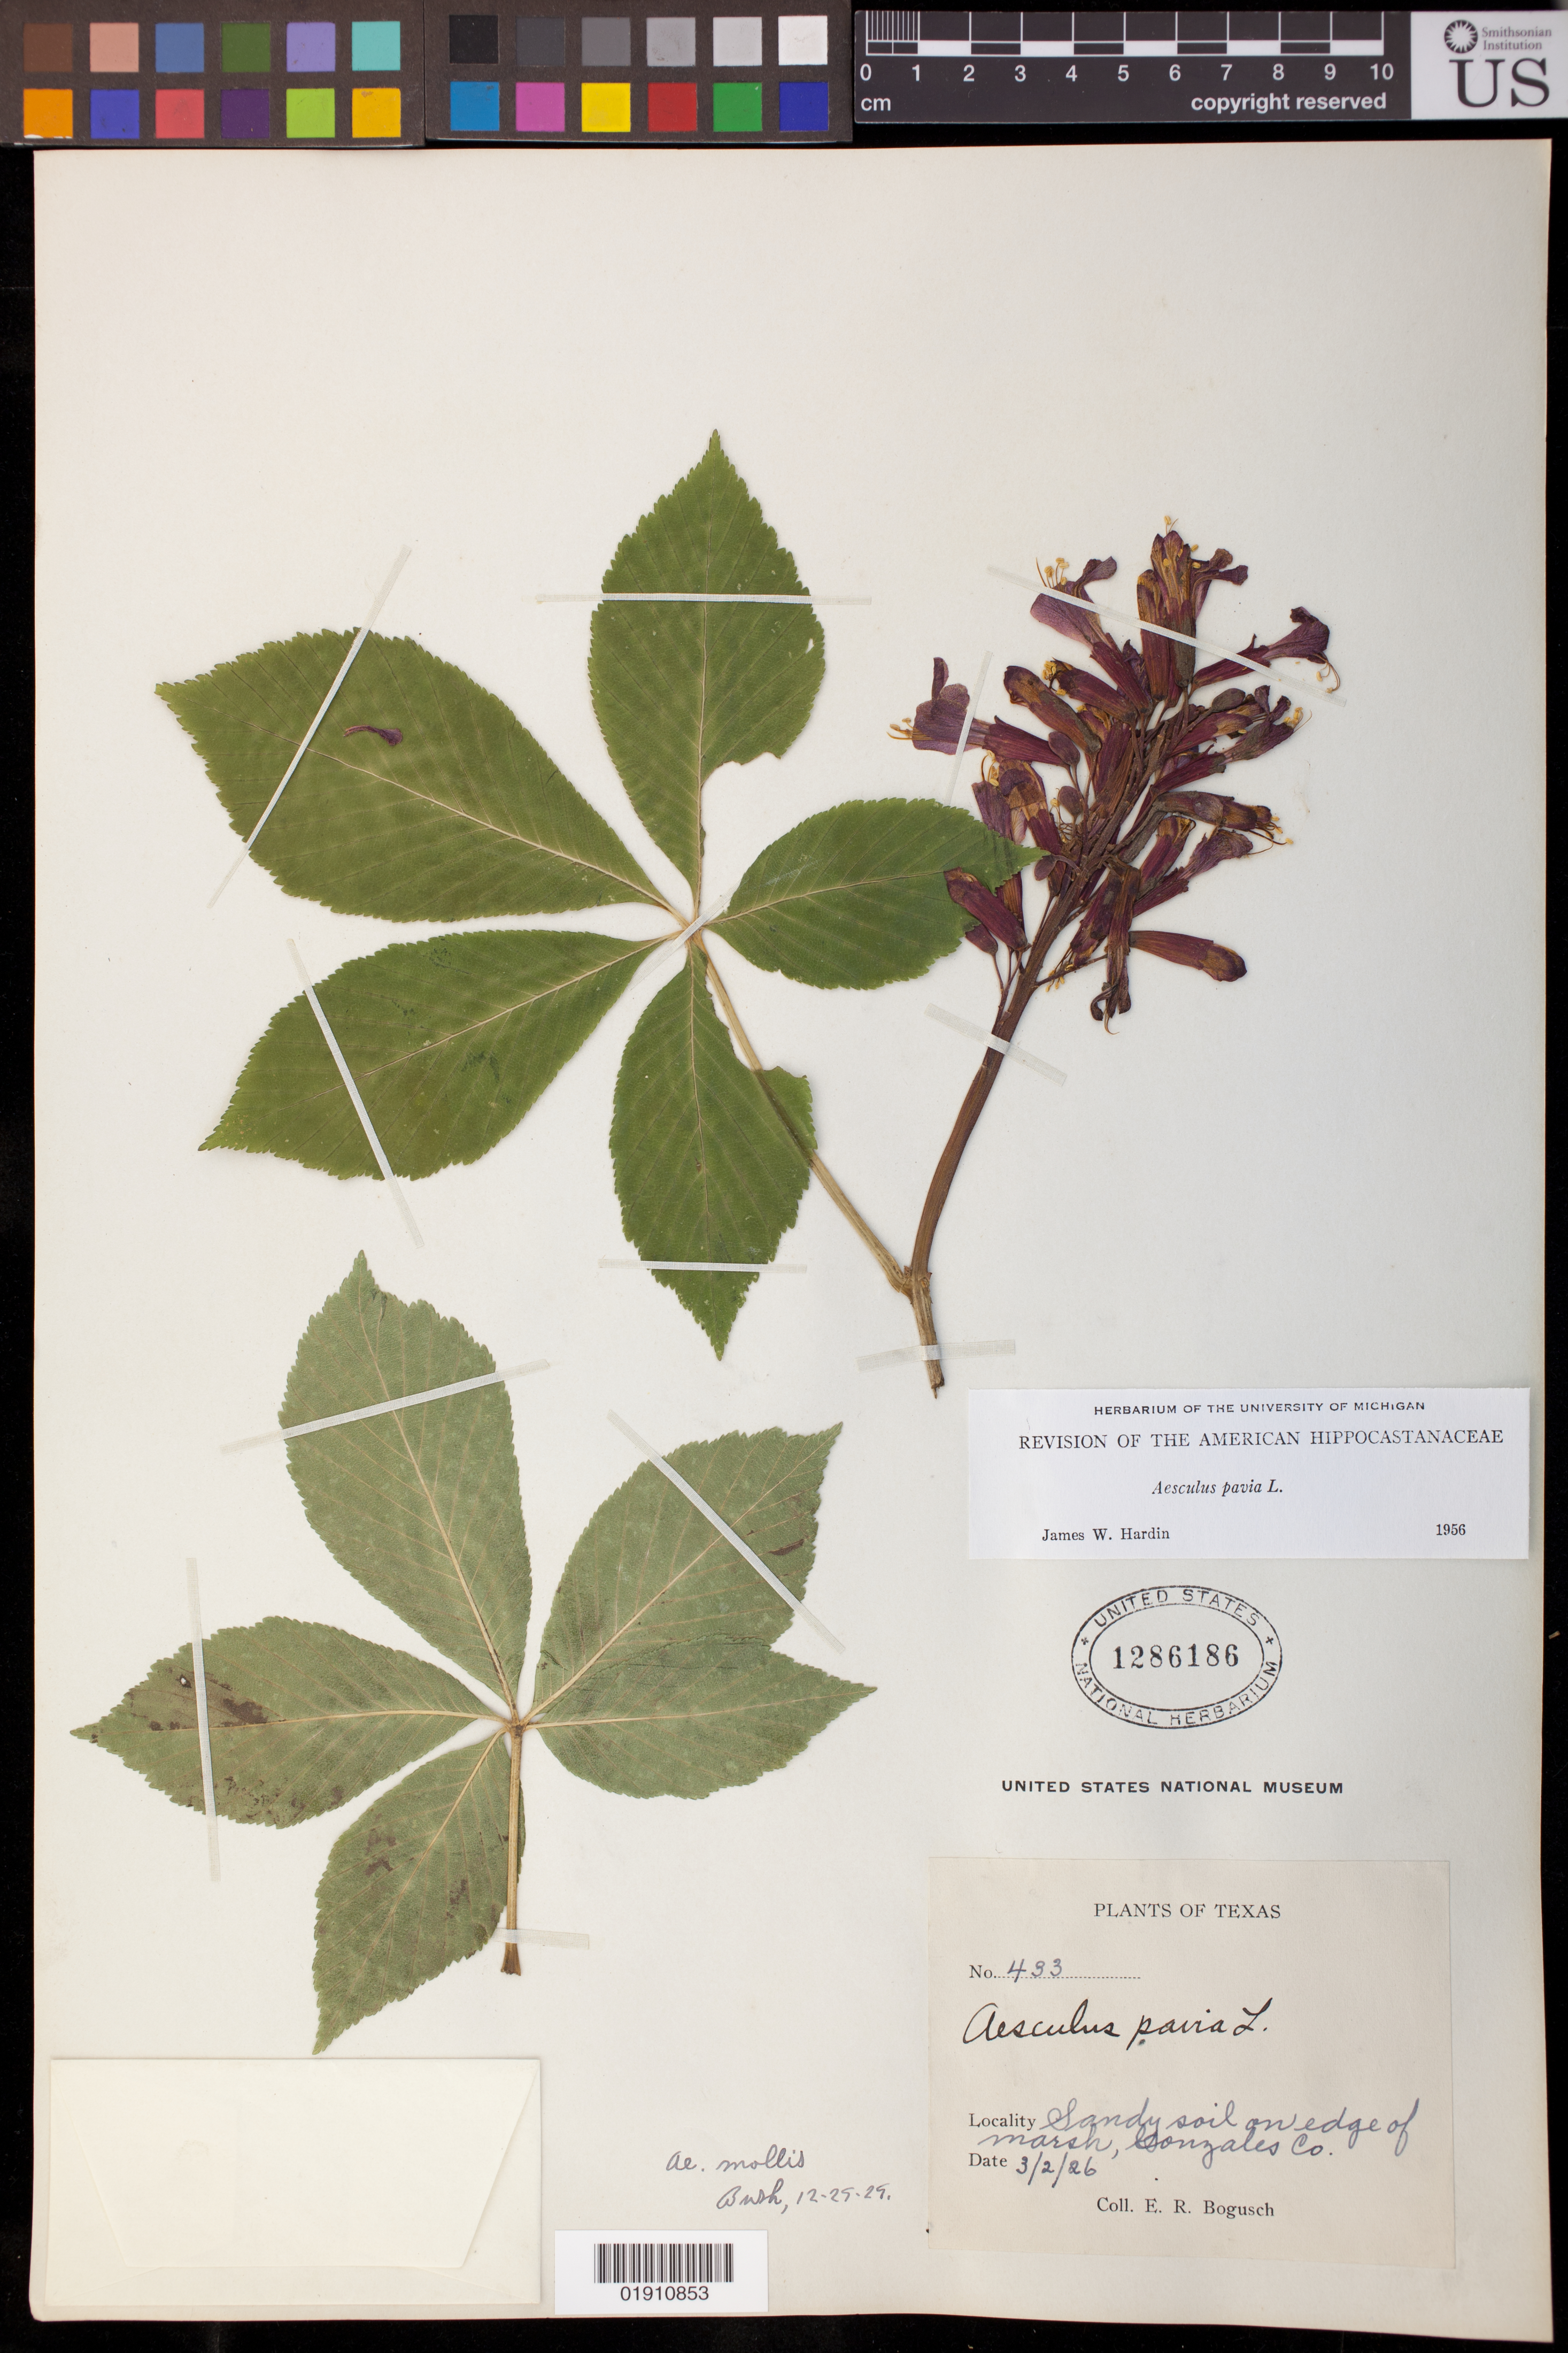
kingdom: Plantae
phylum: Tracheophyta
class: Magnoliopsida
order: Sapindales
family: Sapindaceae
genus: Aesculus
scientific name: Aesculus pavia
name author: L.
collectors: E. Bogusch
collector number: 433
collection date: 1926-02-03 or 1926-03-02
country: United States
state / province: Texas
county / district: Gonzales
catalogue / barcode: US 1286186